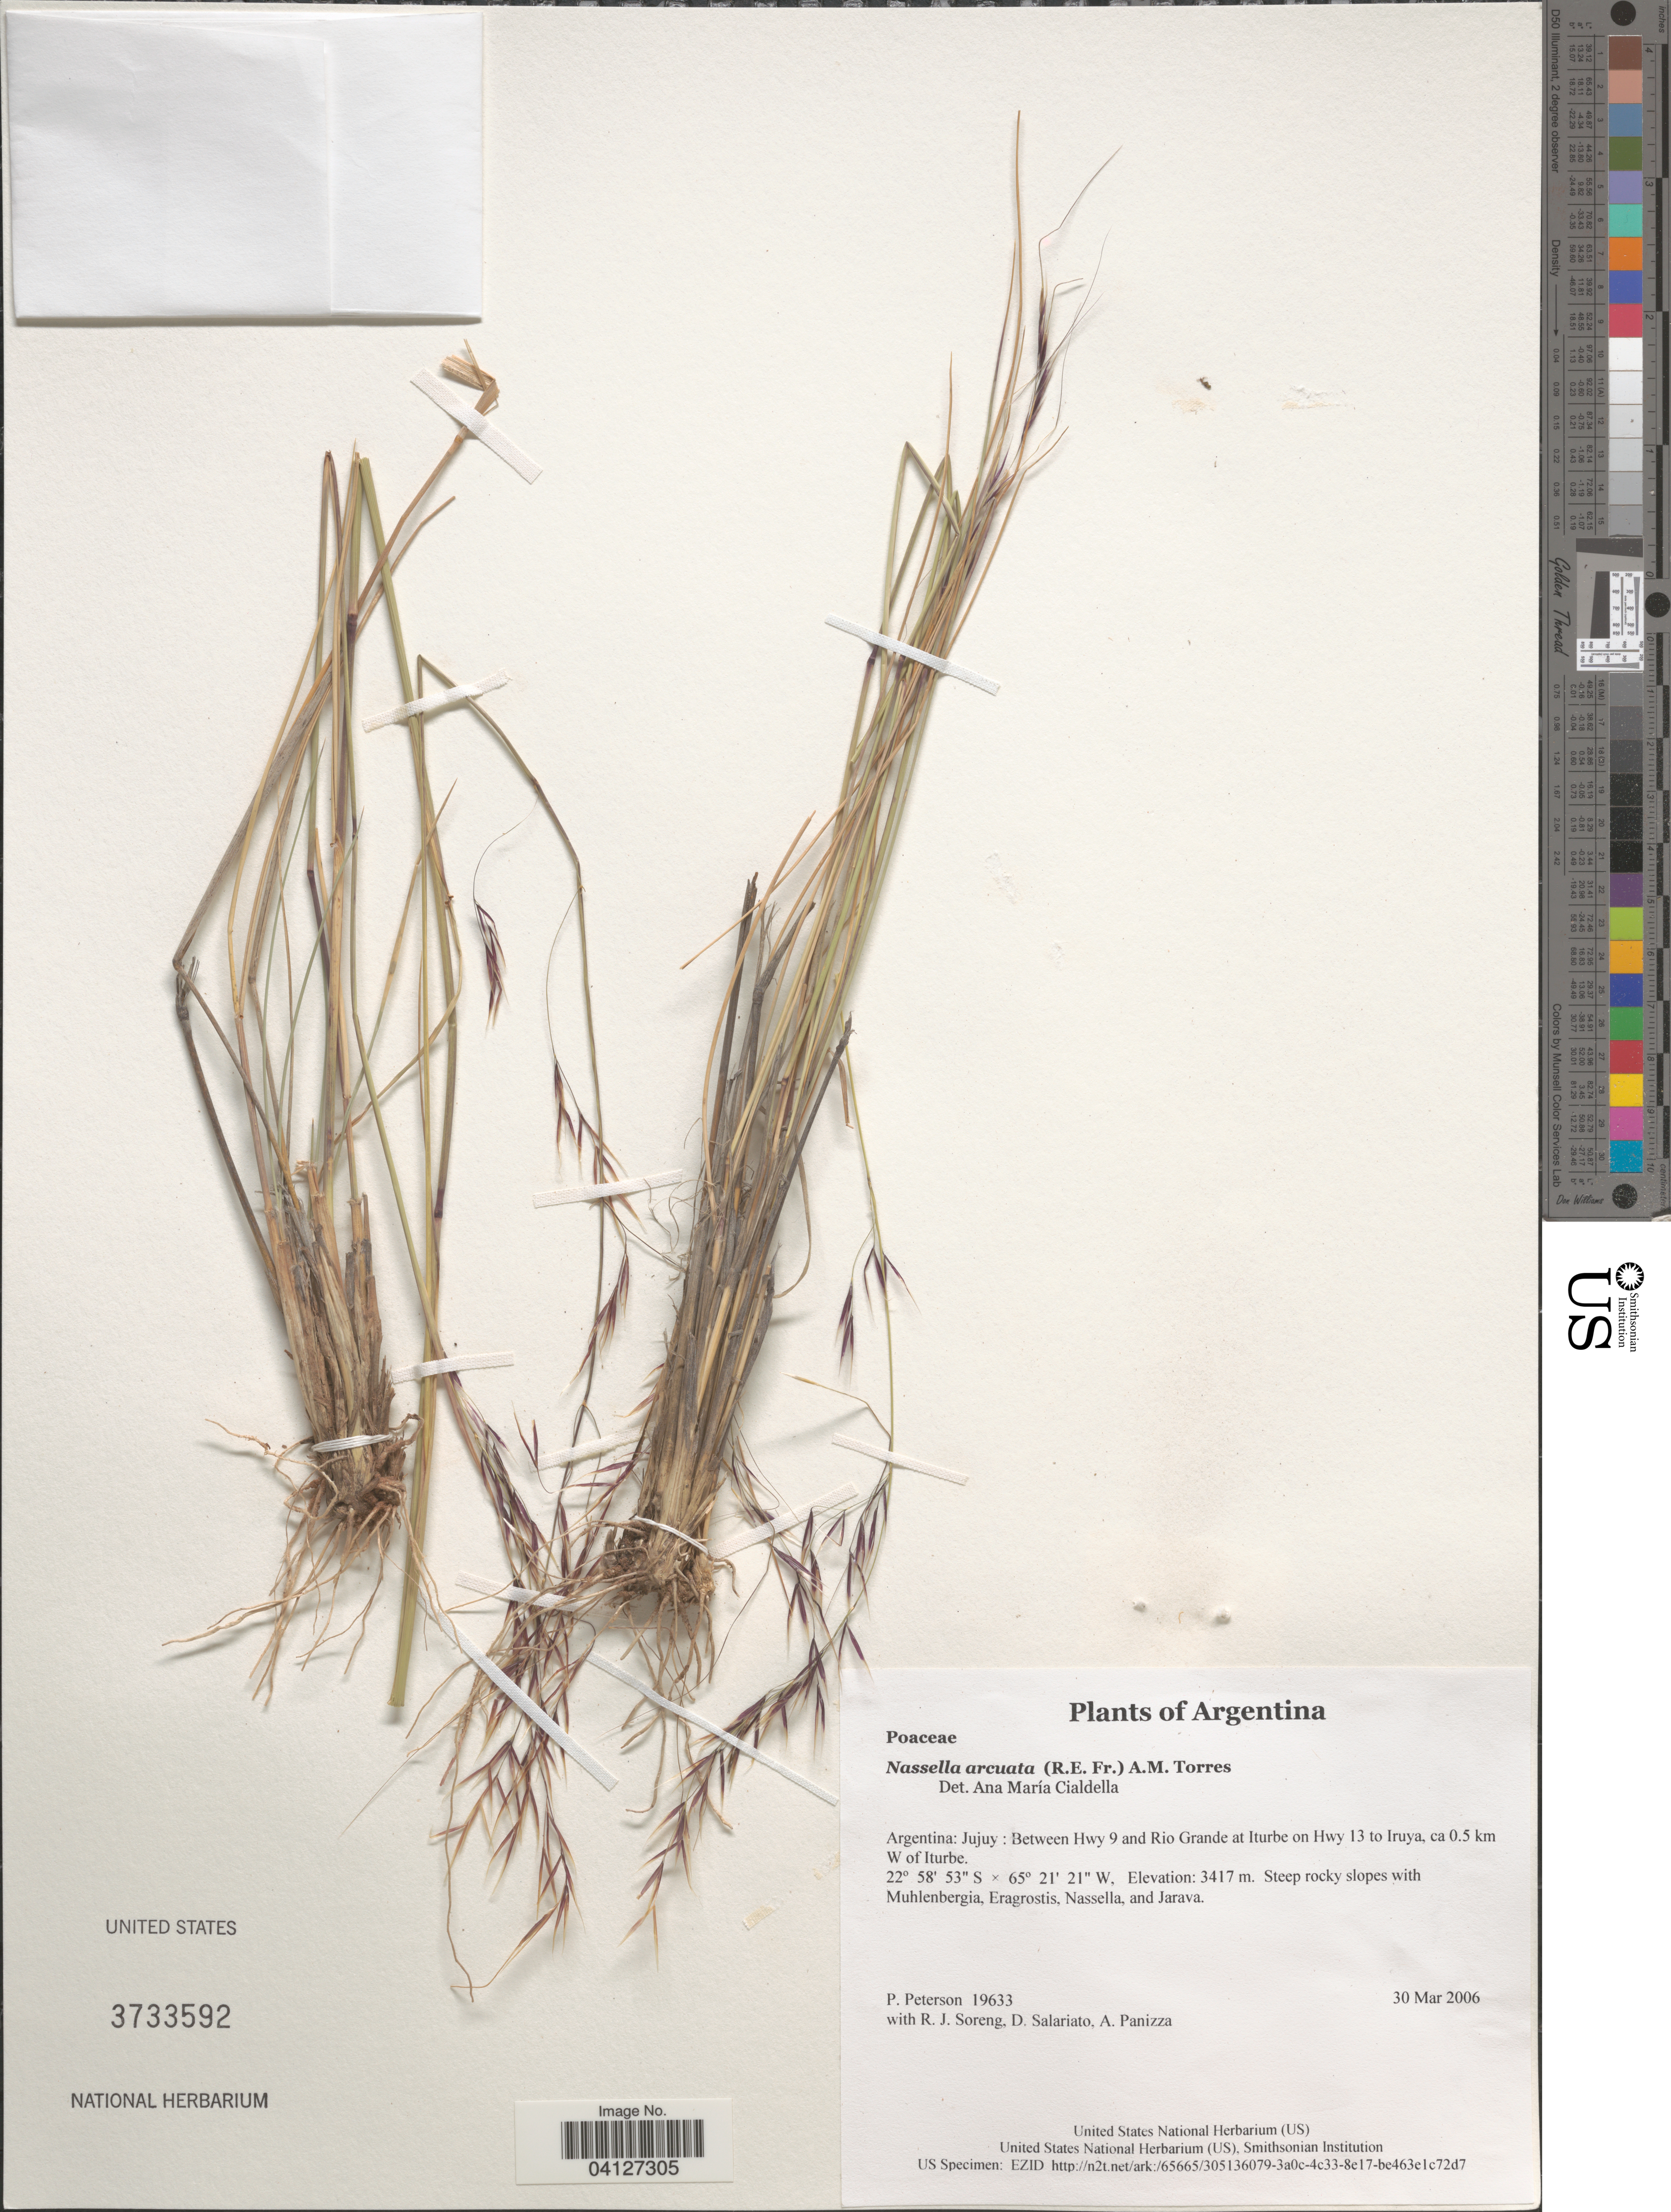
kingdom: Plantae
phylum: Tracheophyta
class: Liliopsida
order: Poales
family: Poaceae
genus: Nassella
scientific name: Nassella arcuata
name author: (R.E. Fr.) A.M. Torres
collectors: P. Peterson, R. J. Soreng, D. Salariato & A. Panizza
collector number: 19633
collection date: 2006-03-30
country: Argentina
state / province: Jujuy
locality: Between Hwy 9 and Rio Grande at Iturbe on Hwy 13 to Iruya, ca 0.5 km W of Iturbe.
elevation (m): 3417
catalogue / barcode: US 3733592